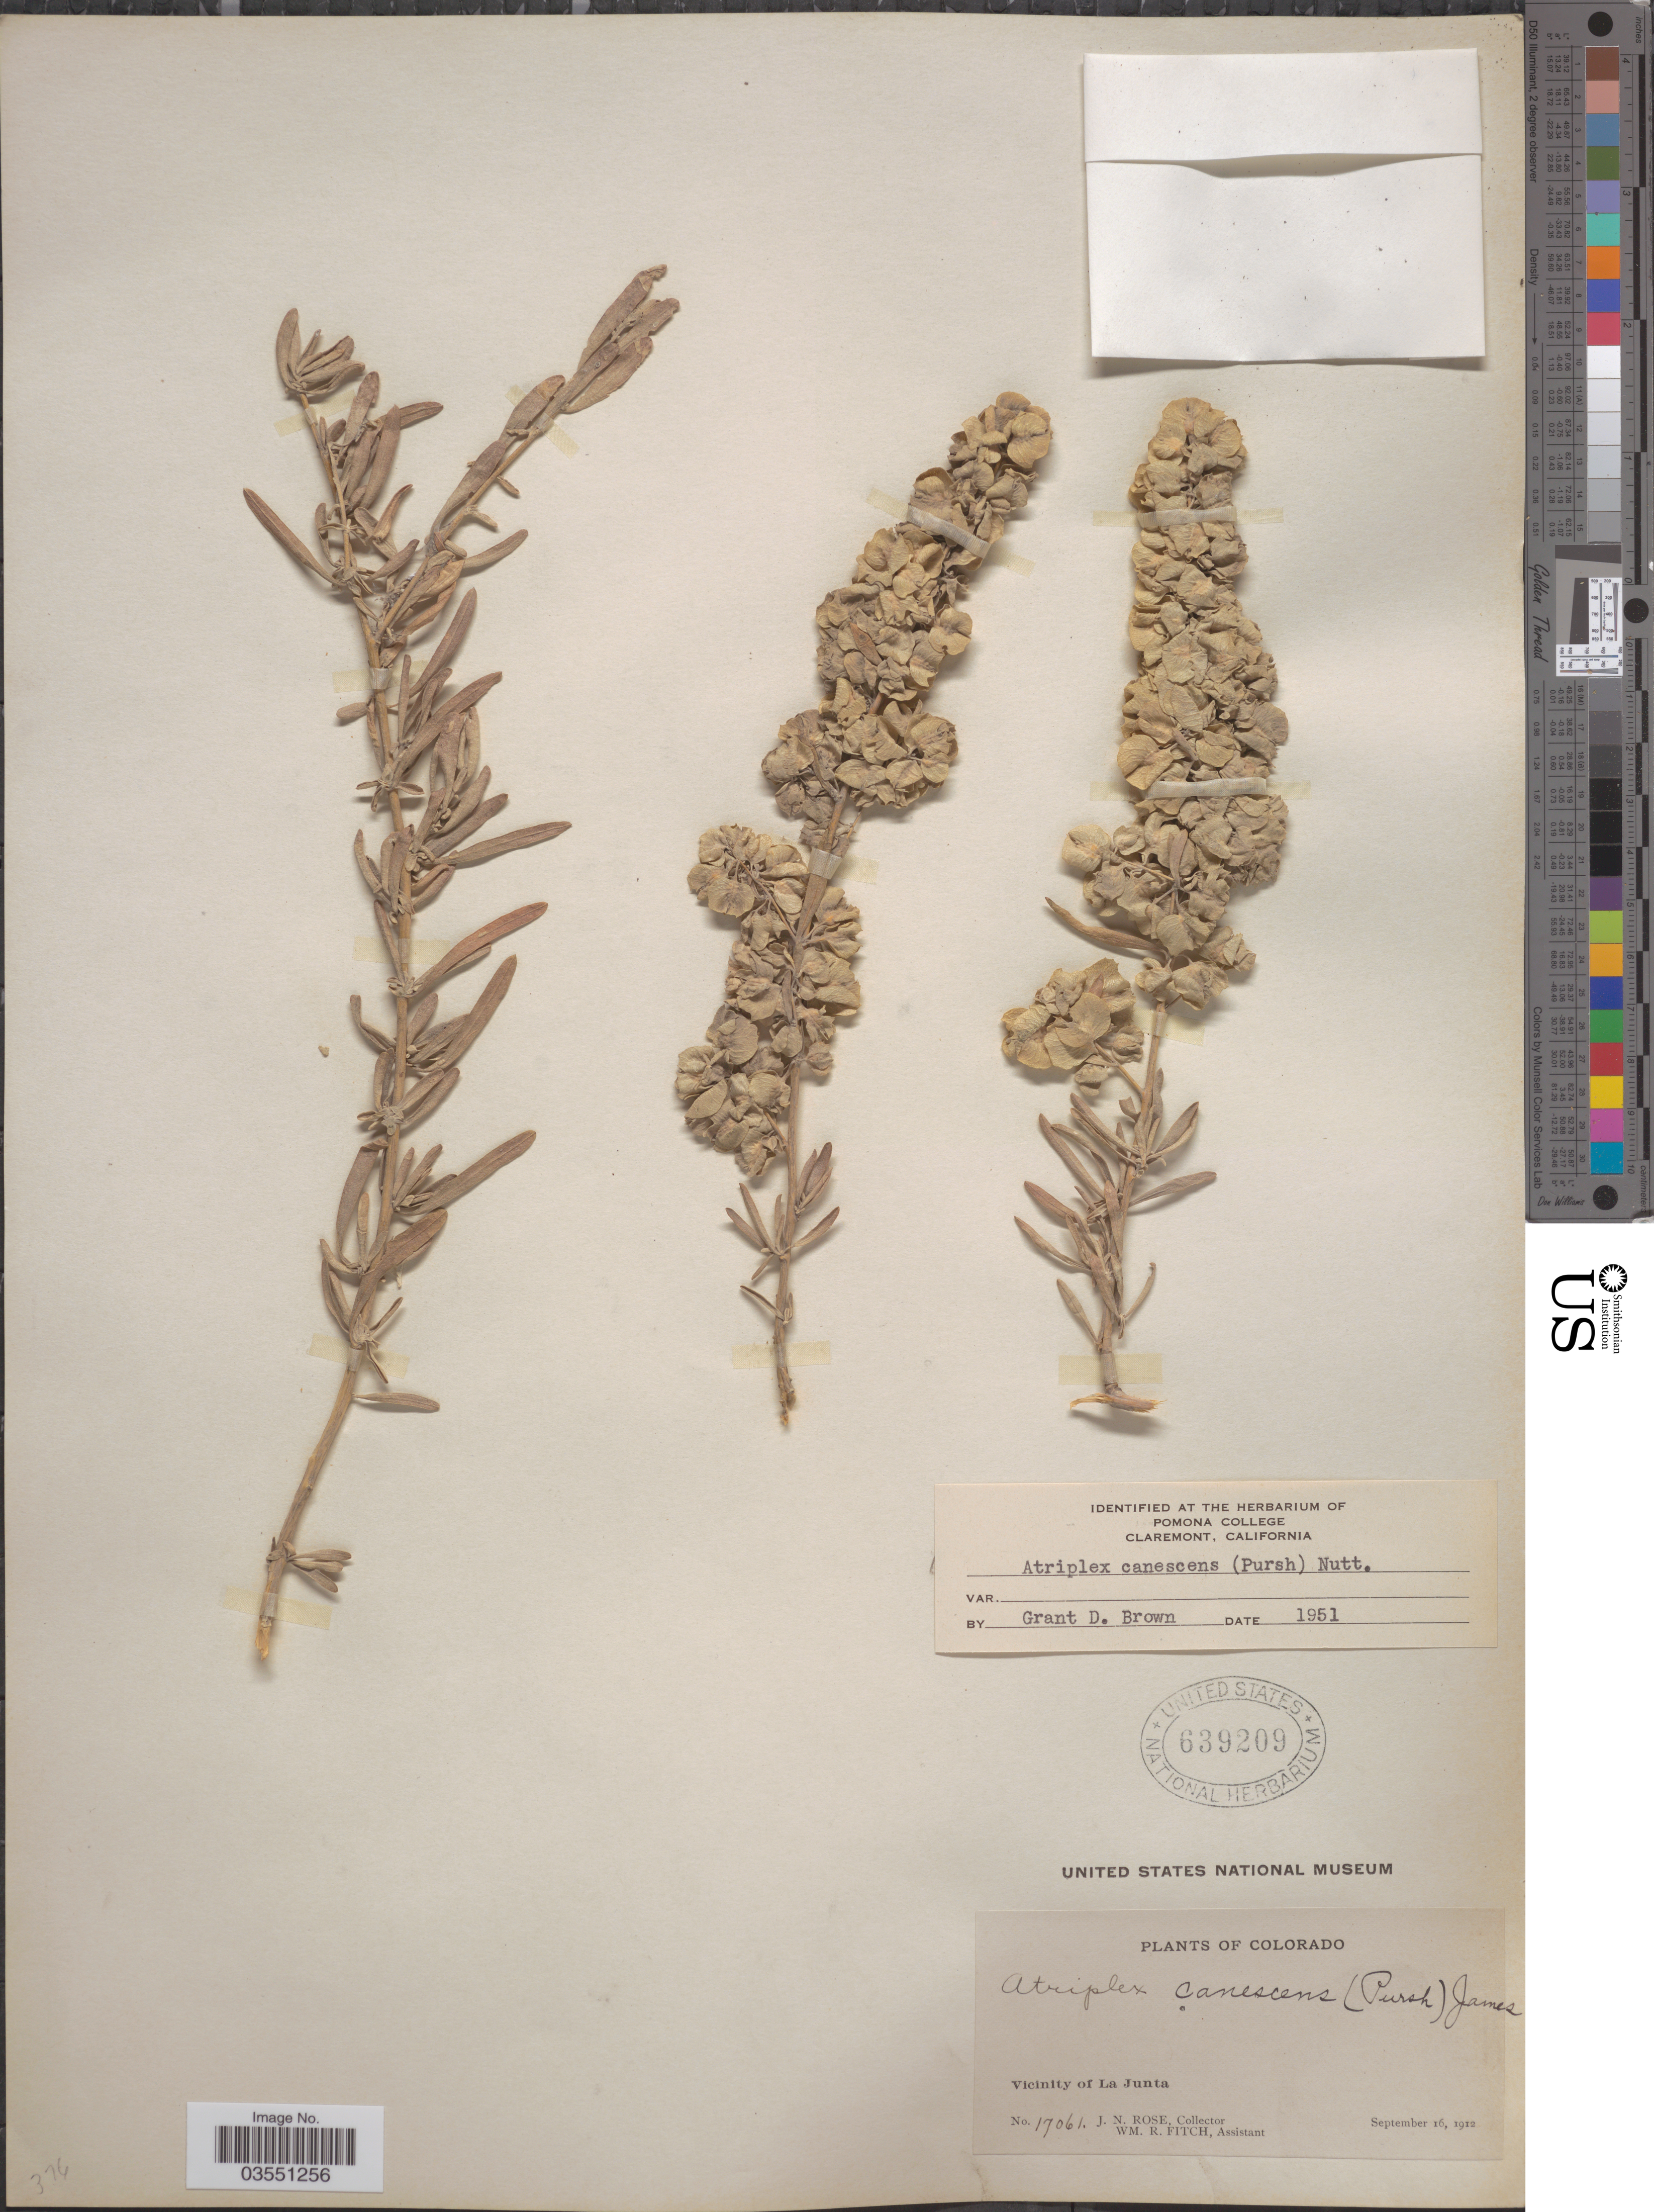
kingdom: Plantae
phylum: Tracheophyta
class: Magnoliopsida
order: Caryophyllales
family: Amaranthaceae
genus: Atriplex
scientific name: Atriplex canescens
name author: (Pursh) Nutt.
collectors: J. N. Rose & W. R. Fitch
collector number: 17061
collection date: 1912-09-16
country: United States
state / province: Colorado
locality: Vicinity of La Junta.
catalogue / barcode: US 639209